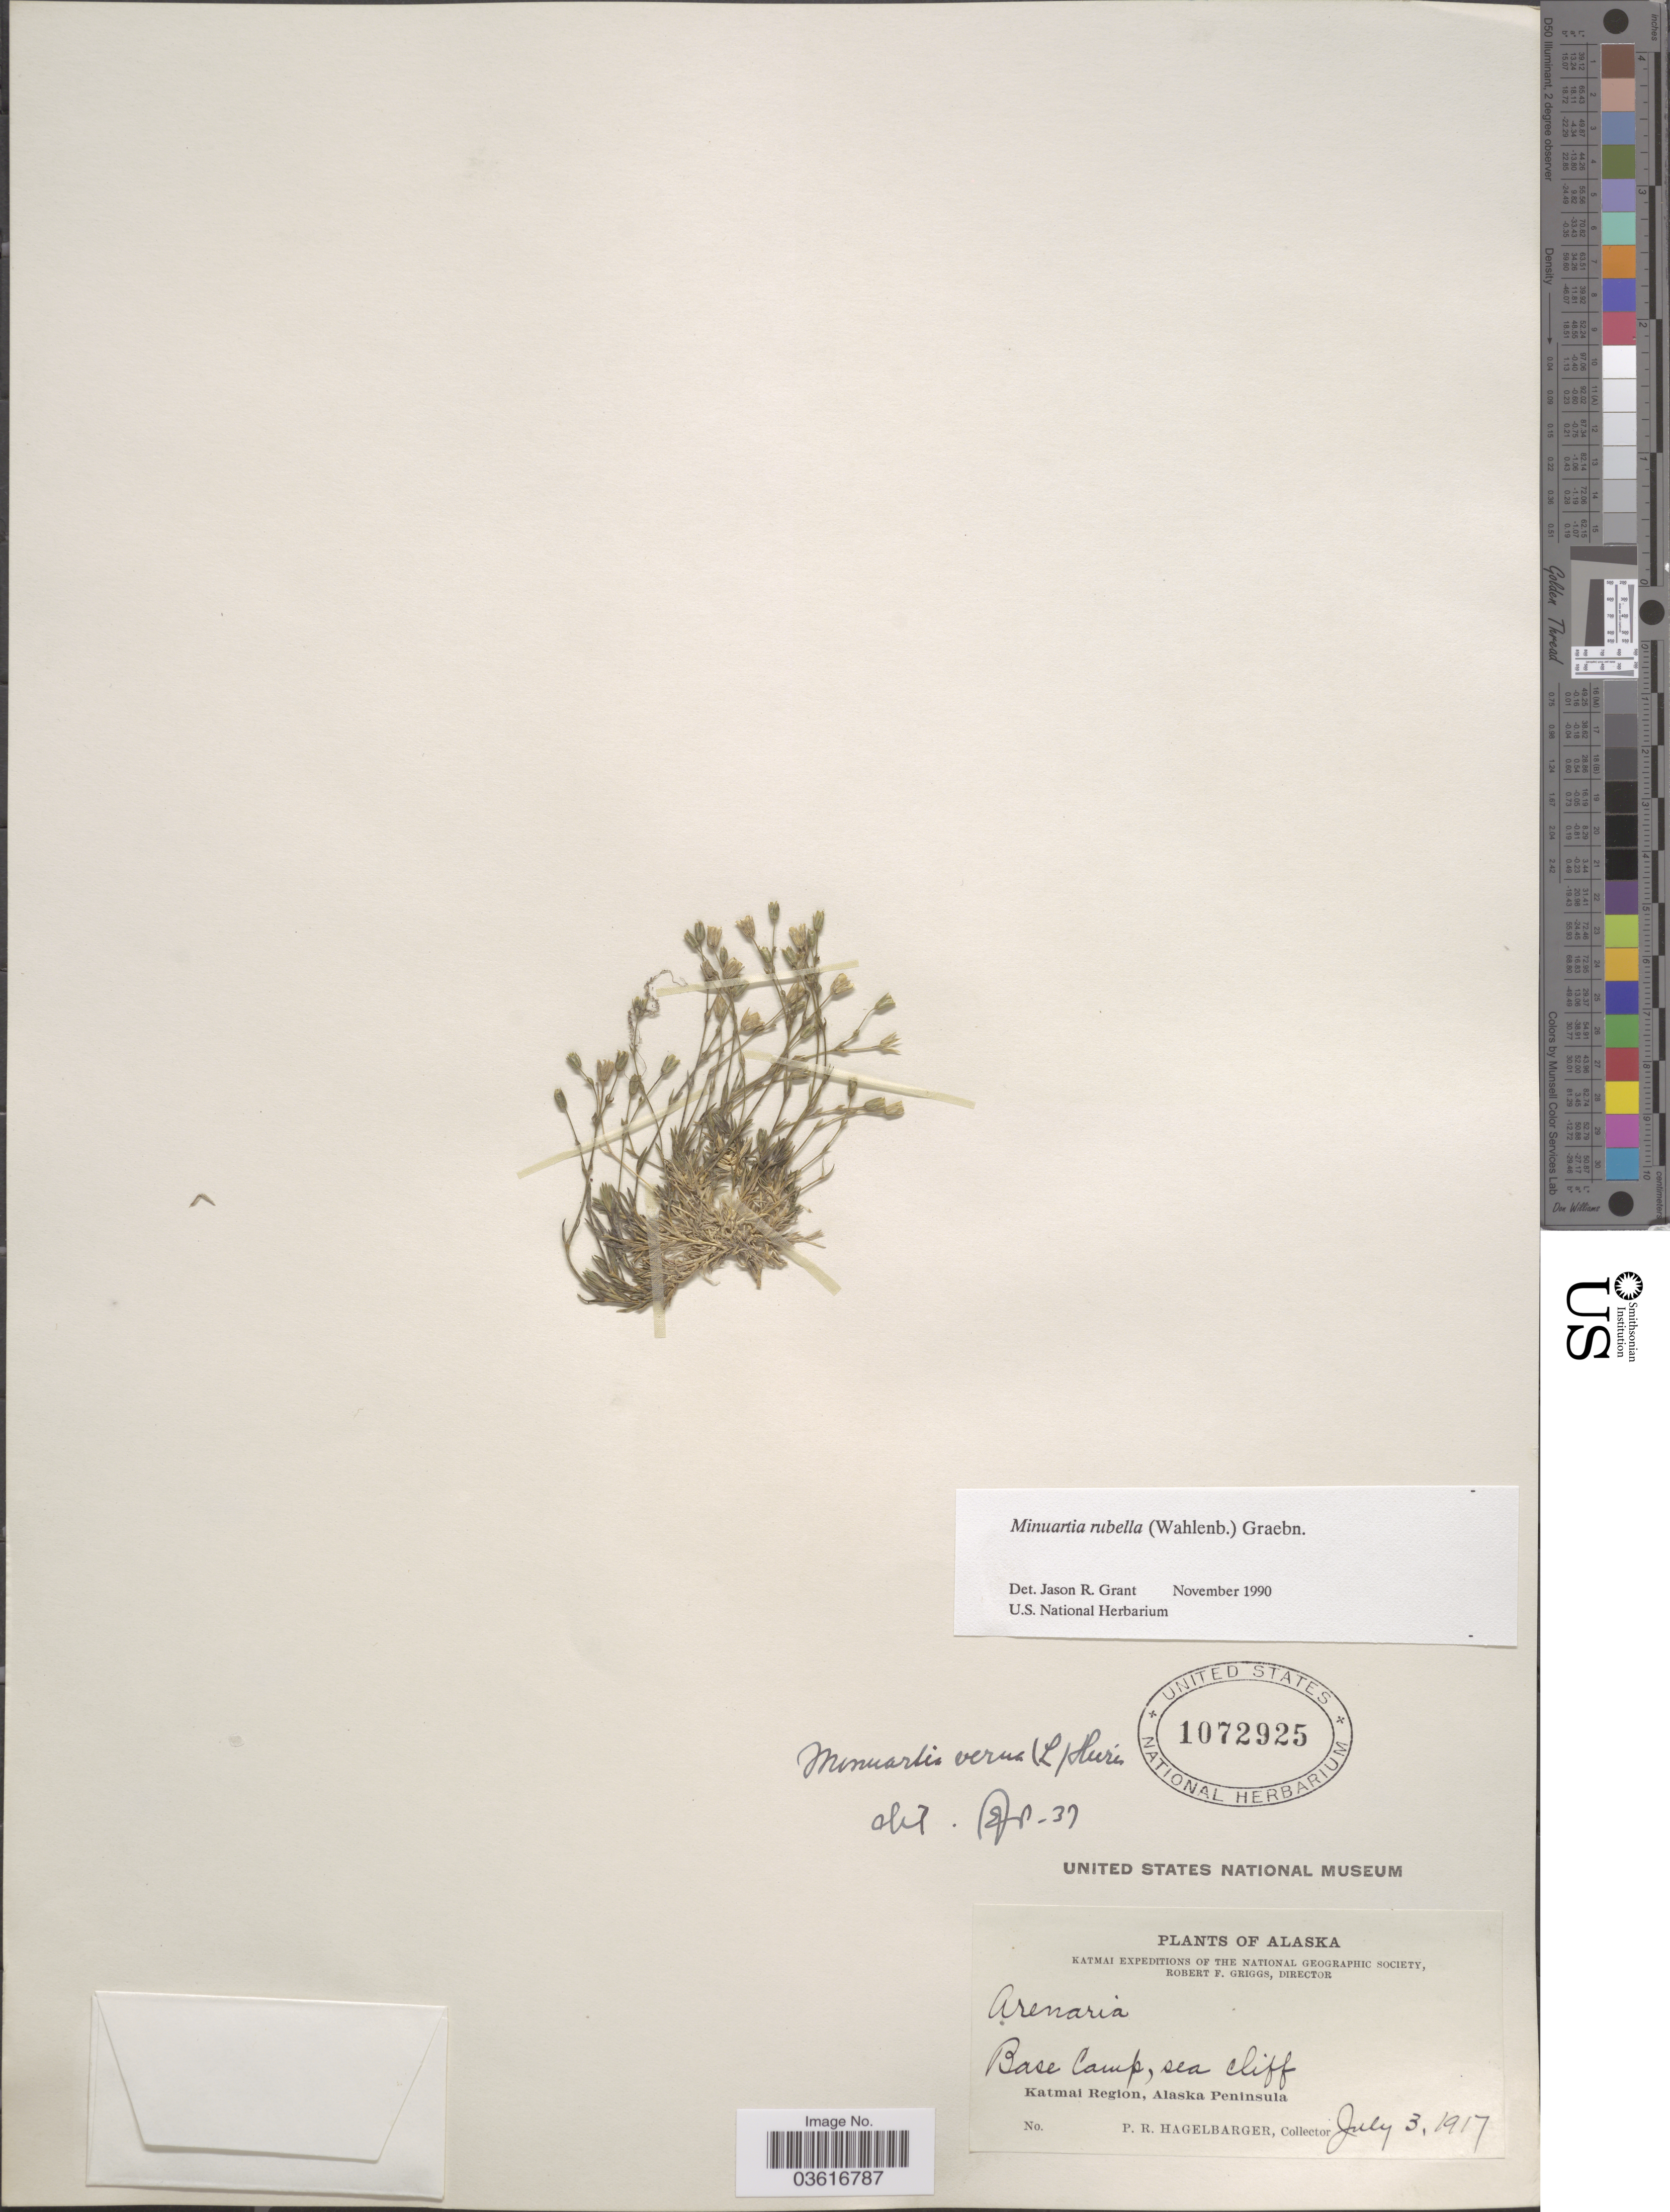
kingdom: Plantae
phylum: Tracheophyta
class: Magnoliopsida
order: Caryophyllales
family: Caryophyllaceae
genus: Minuartia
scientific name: Minuartia rubella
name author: (Wahlenb.) Hiern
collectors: P. Hagelbarger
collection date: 1917-07-03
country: United States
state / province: Alaska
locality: Base Camp, sea cliff. Katmai Region, Alaska Peninsula.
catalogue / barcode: US 1072925